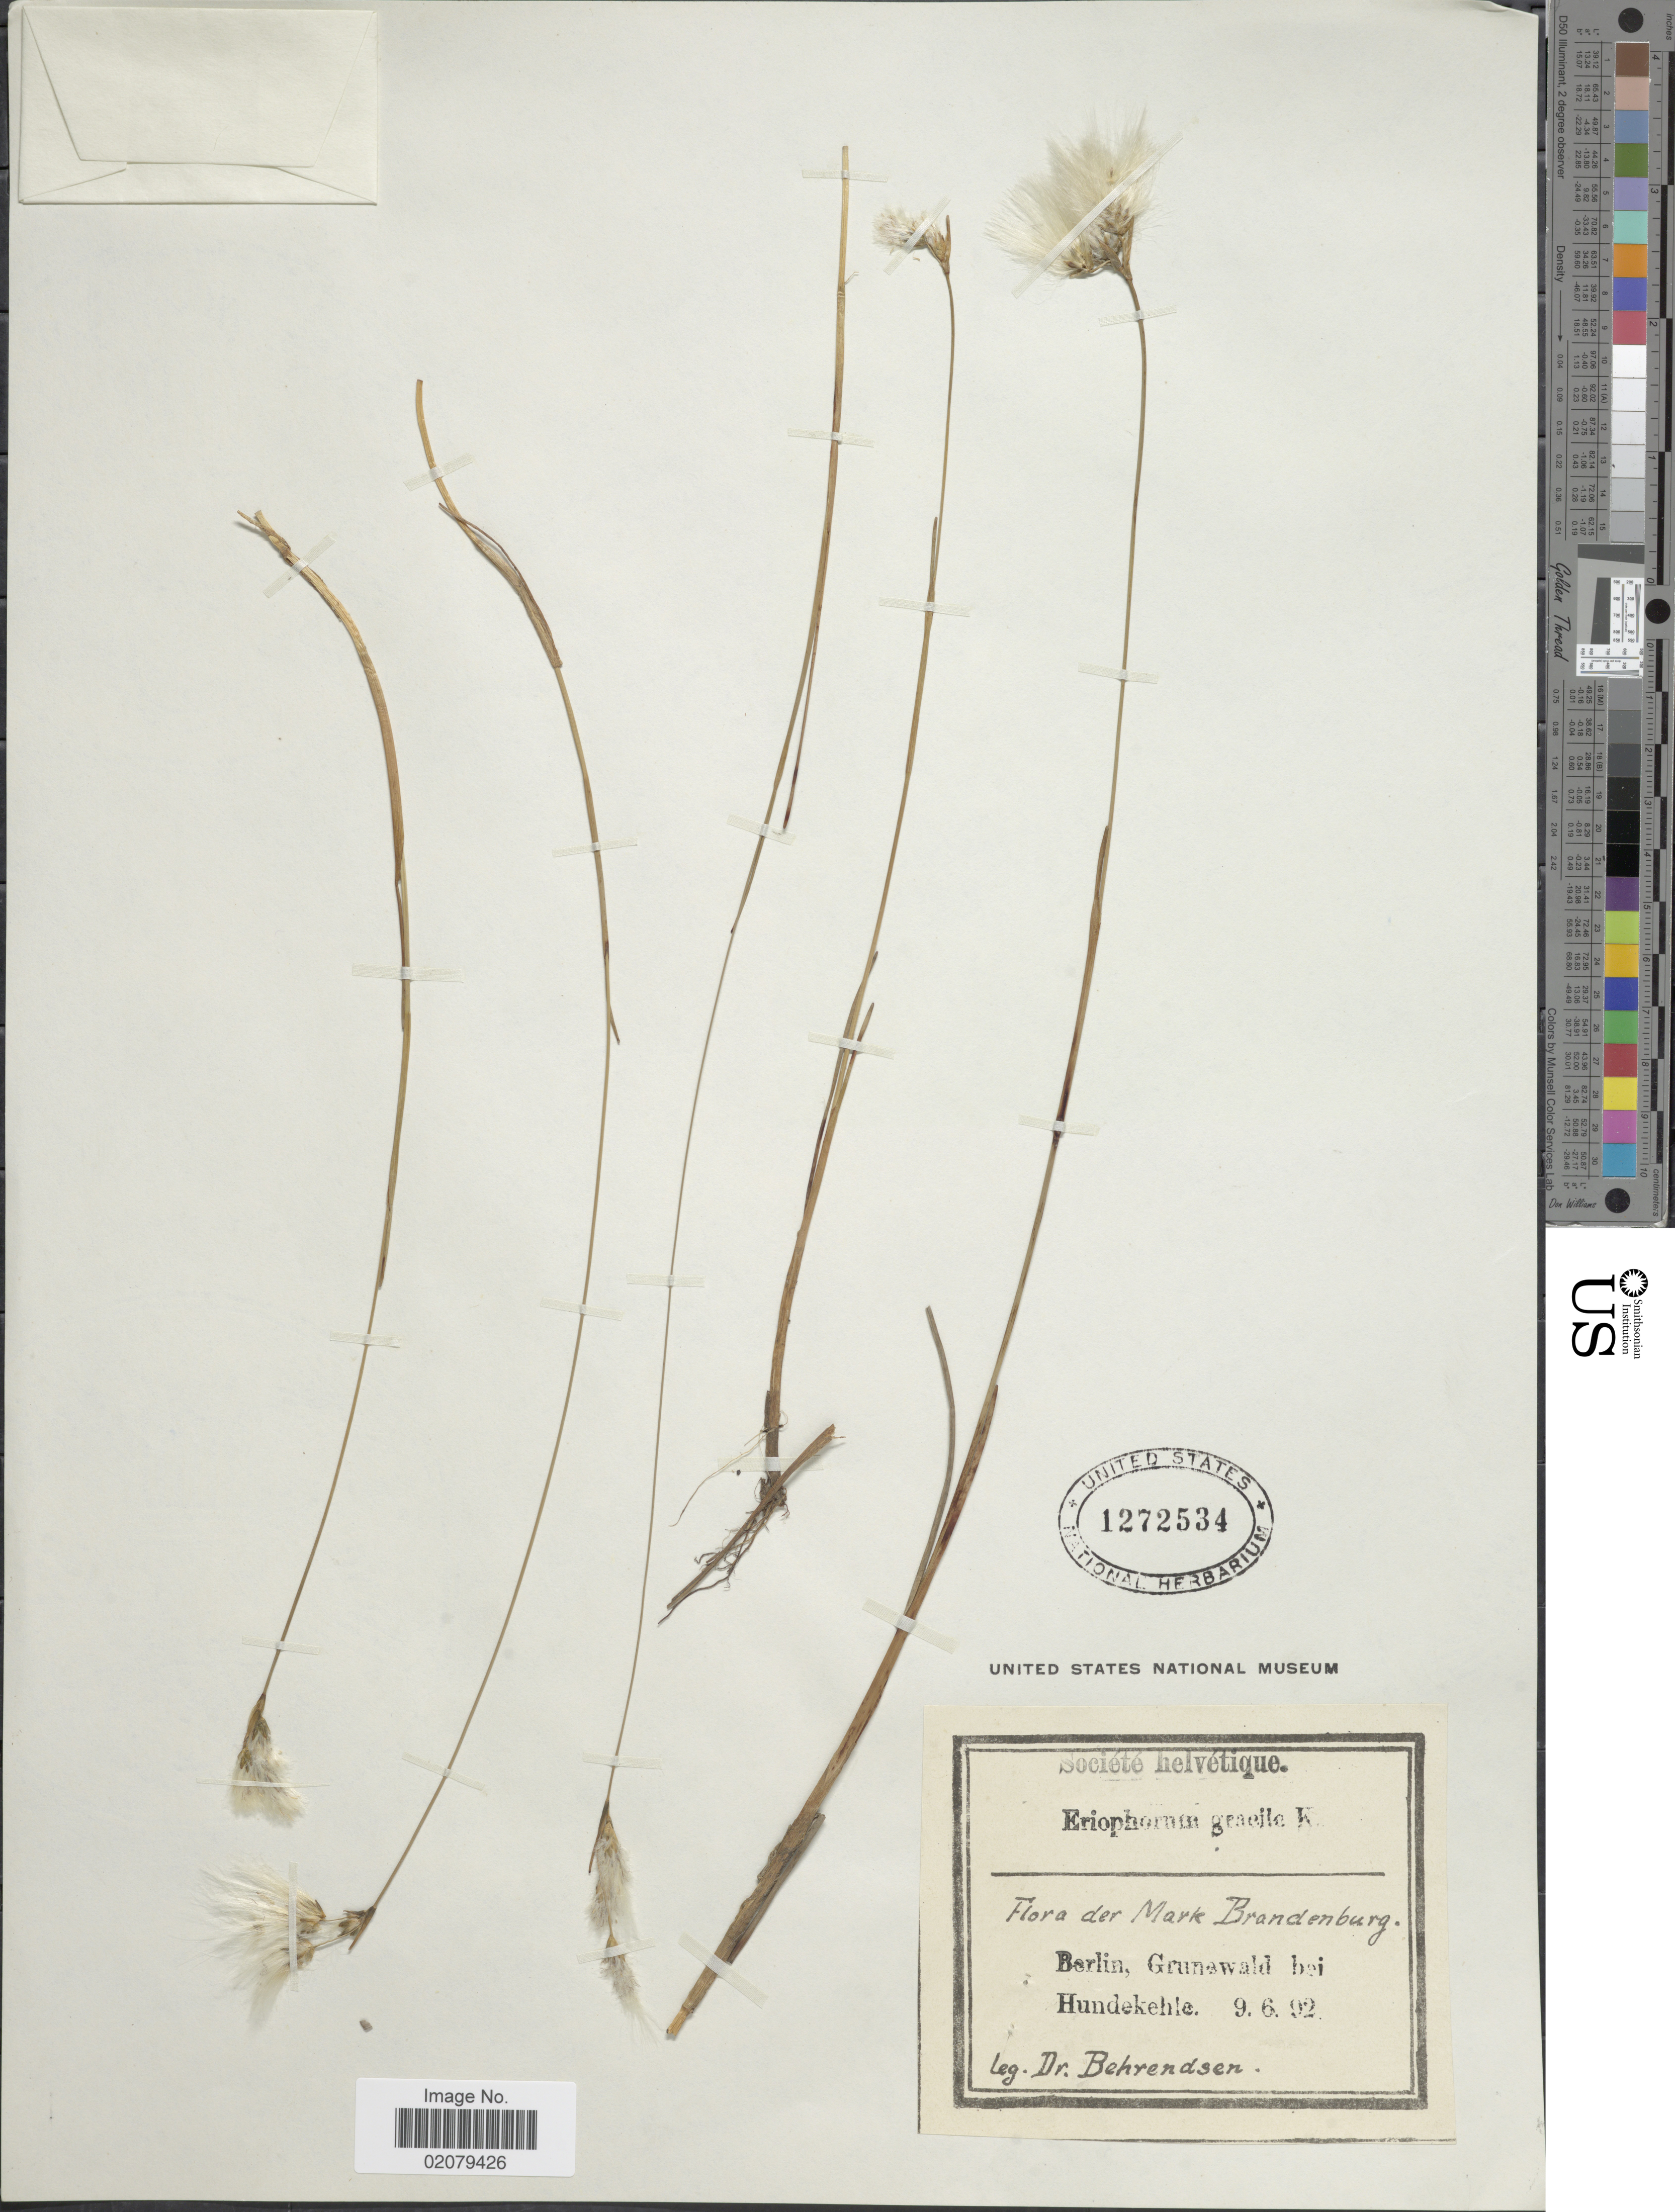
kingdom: Plantae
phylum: Tracheophyta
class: Liliopsida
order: Poales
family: Cyperaceae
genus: Eriophorum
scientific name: Eriophorum gracile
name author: W.D.J. Koch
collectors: Behrendsen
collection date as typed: Transcribed d/m/y: 9/6/92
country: Germany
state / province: Berlin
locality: Berlin, Grunewald bei Hundekehle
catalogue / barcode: US 1272534